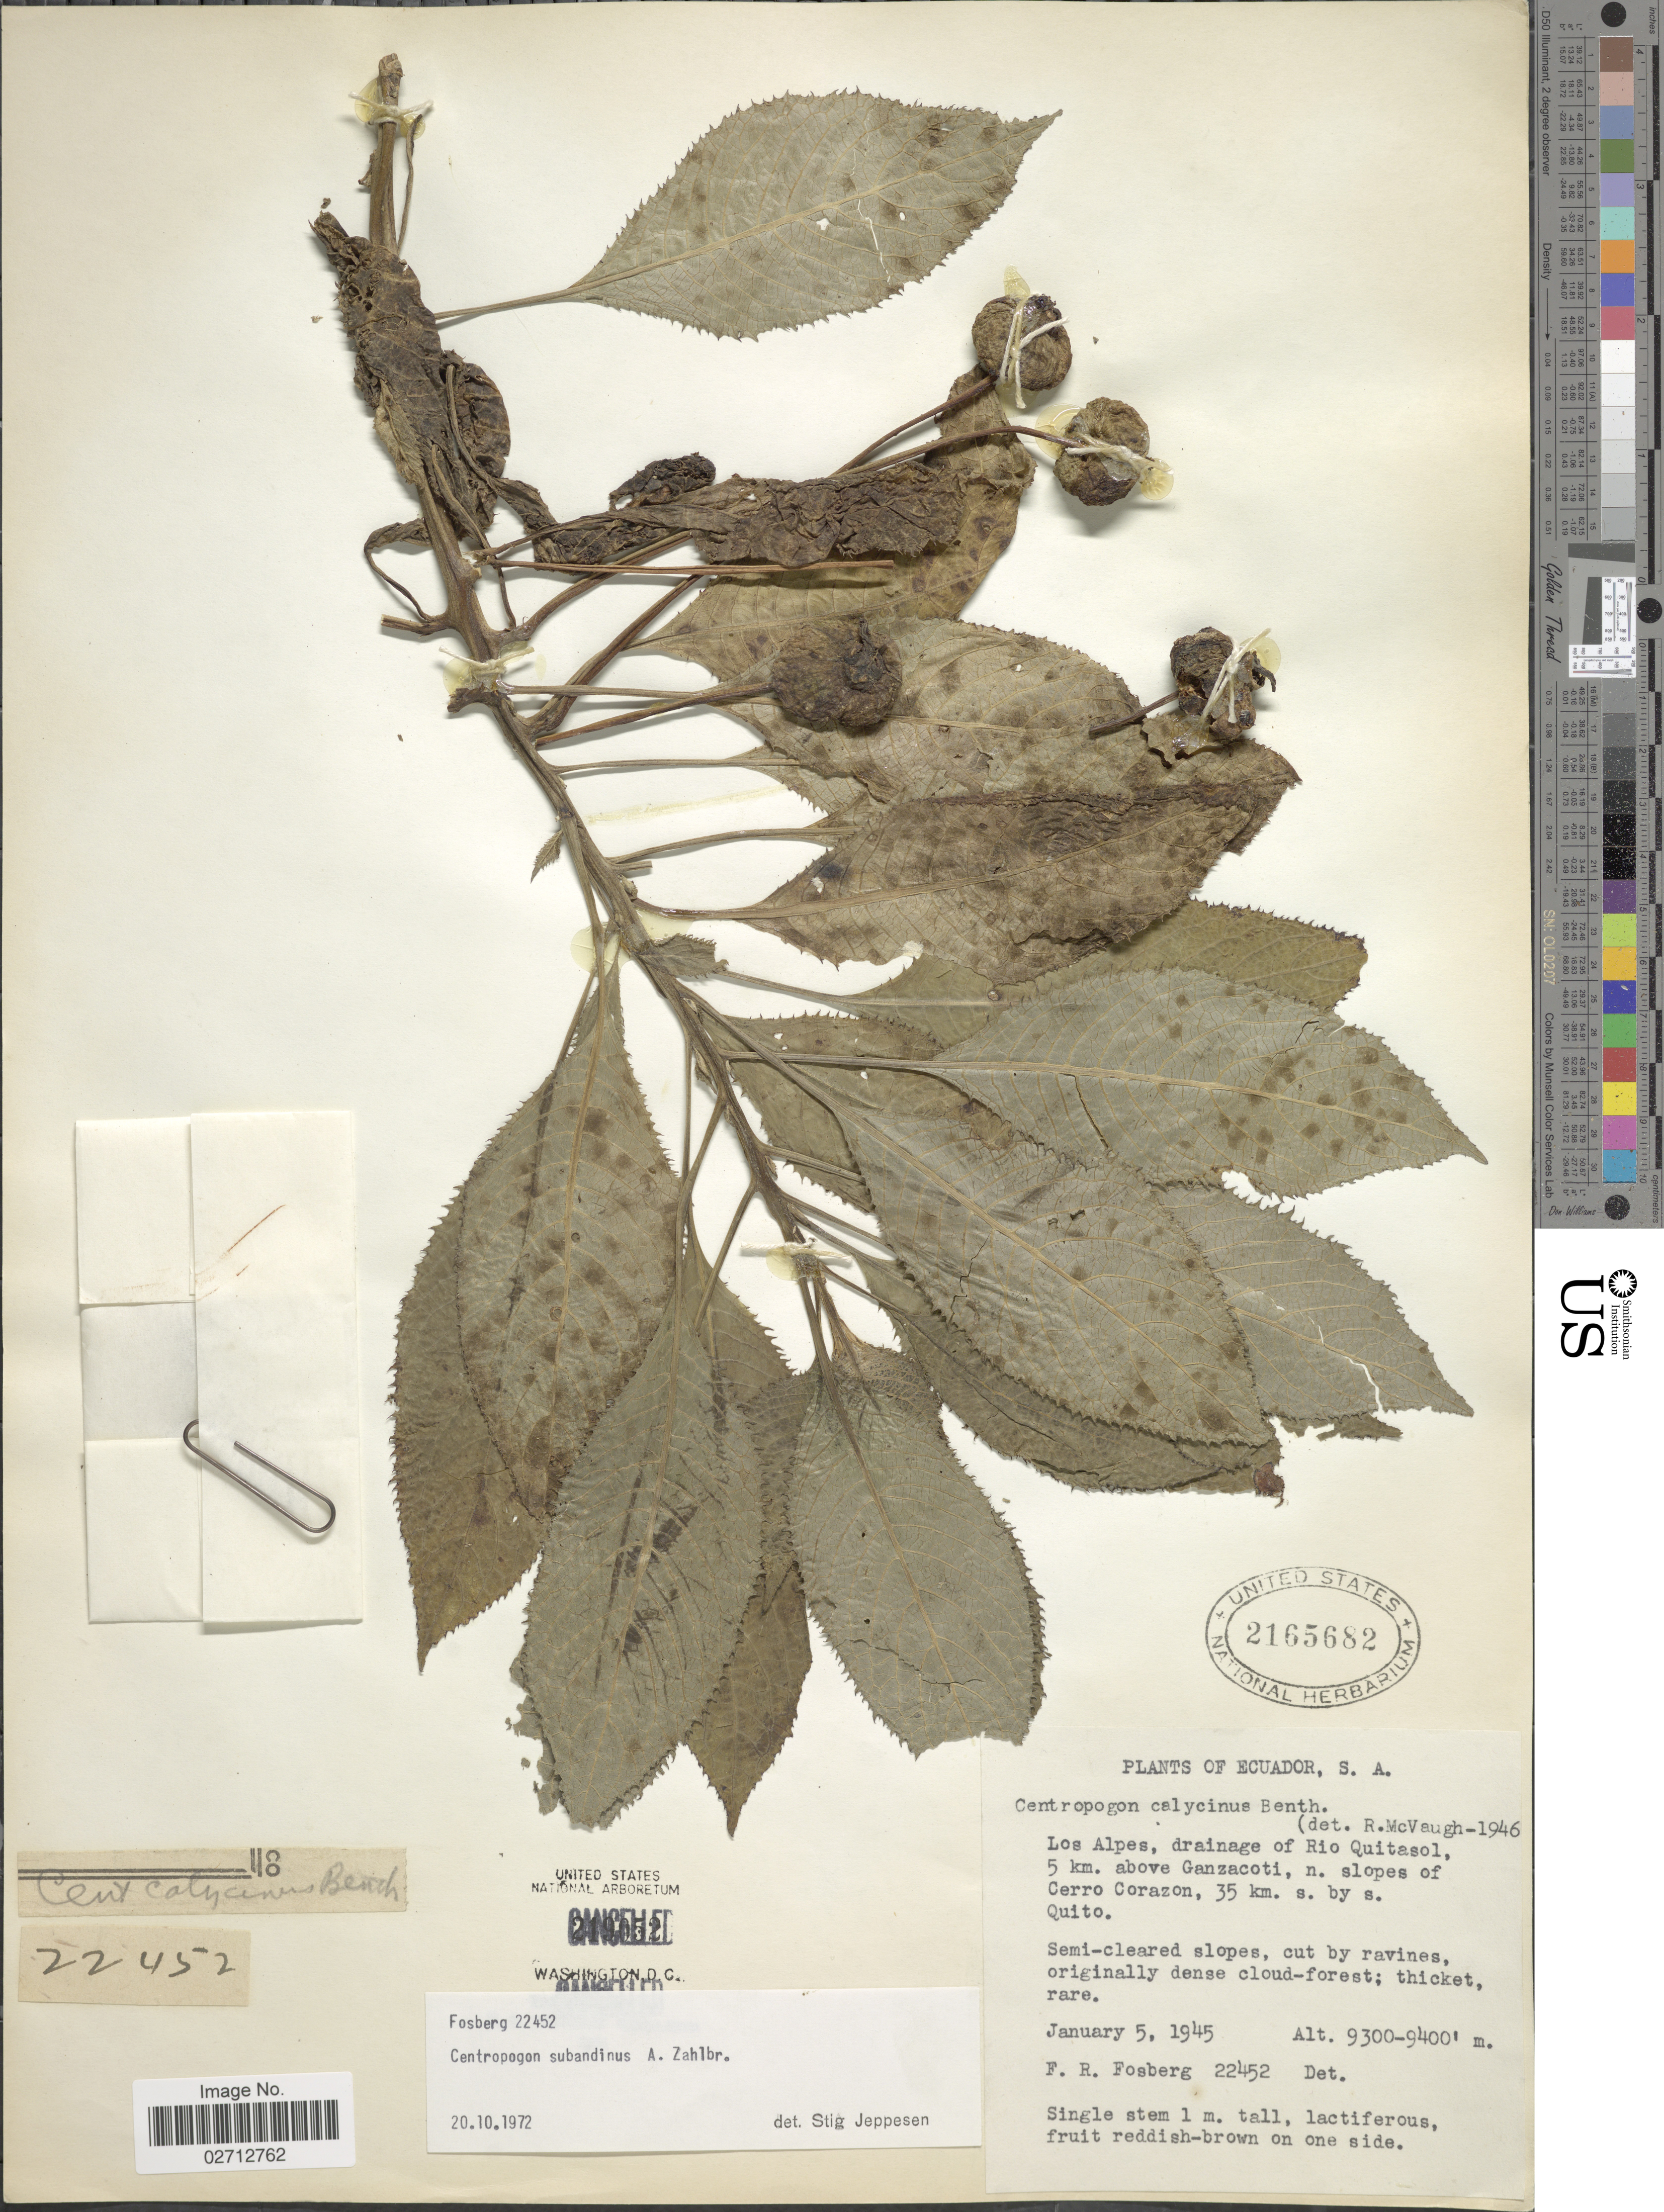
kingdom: Plantae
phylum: Tracheophyta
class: Magnoliopsida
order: Asterales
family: Campanulaceae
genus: Centropogon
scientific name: Centropogon subandinus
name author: Zahlbr.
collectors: F. R. Fosberg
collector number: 22452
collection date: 1945-01-05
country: Ecuador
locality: Los Alpes, drainage of Rio Quitasol, 5 km. above Ganzacotti, n. slopes of Cerro Corazon, 35 km. s. of s. Quito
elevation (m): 2835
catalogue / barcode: US 2165682